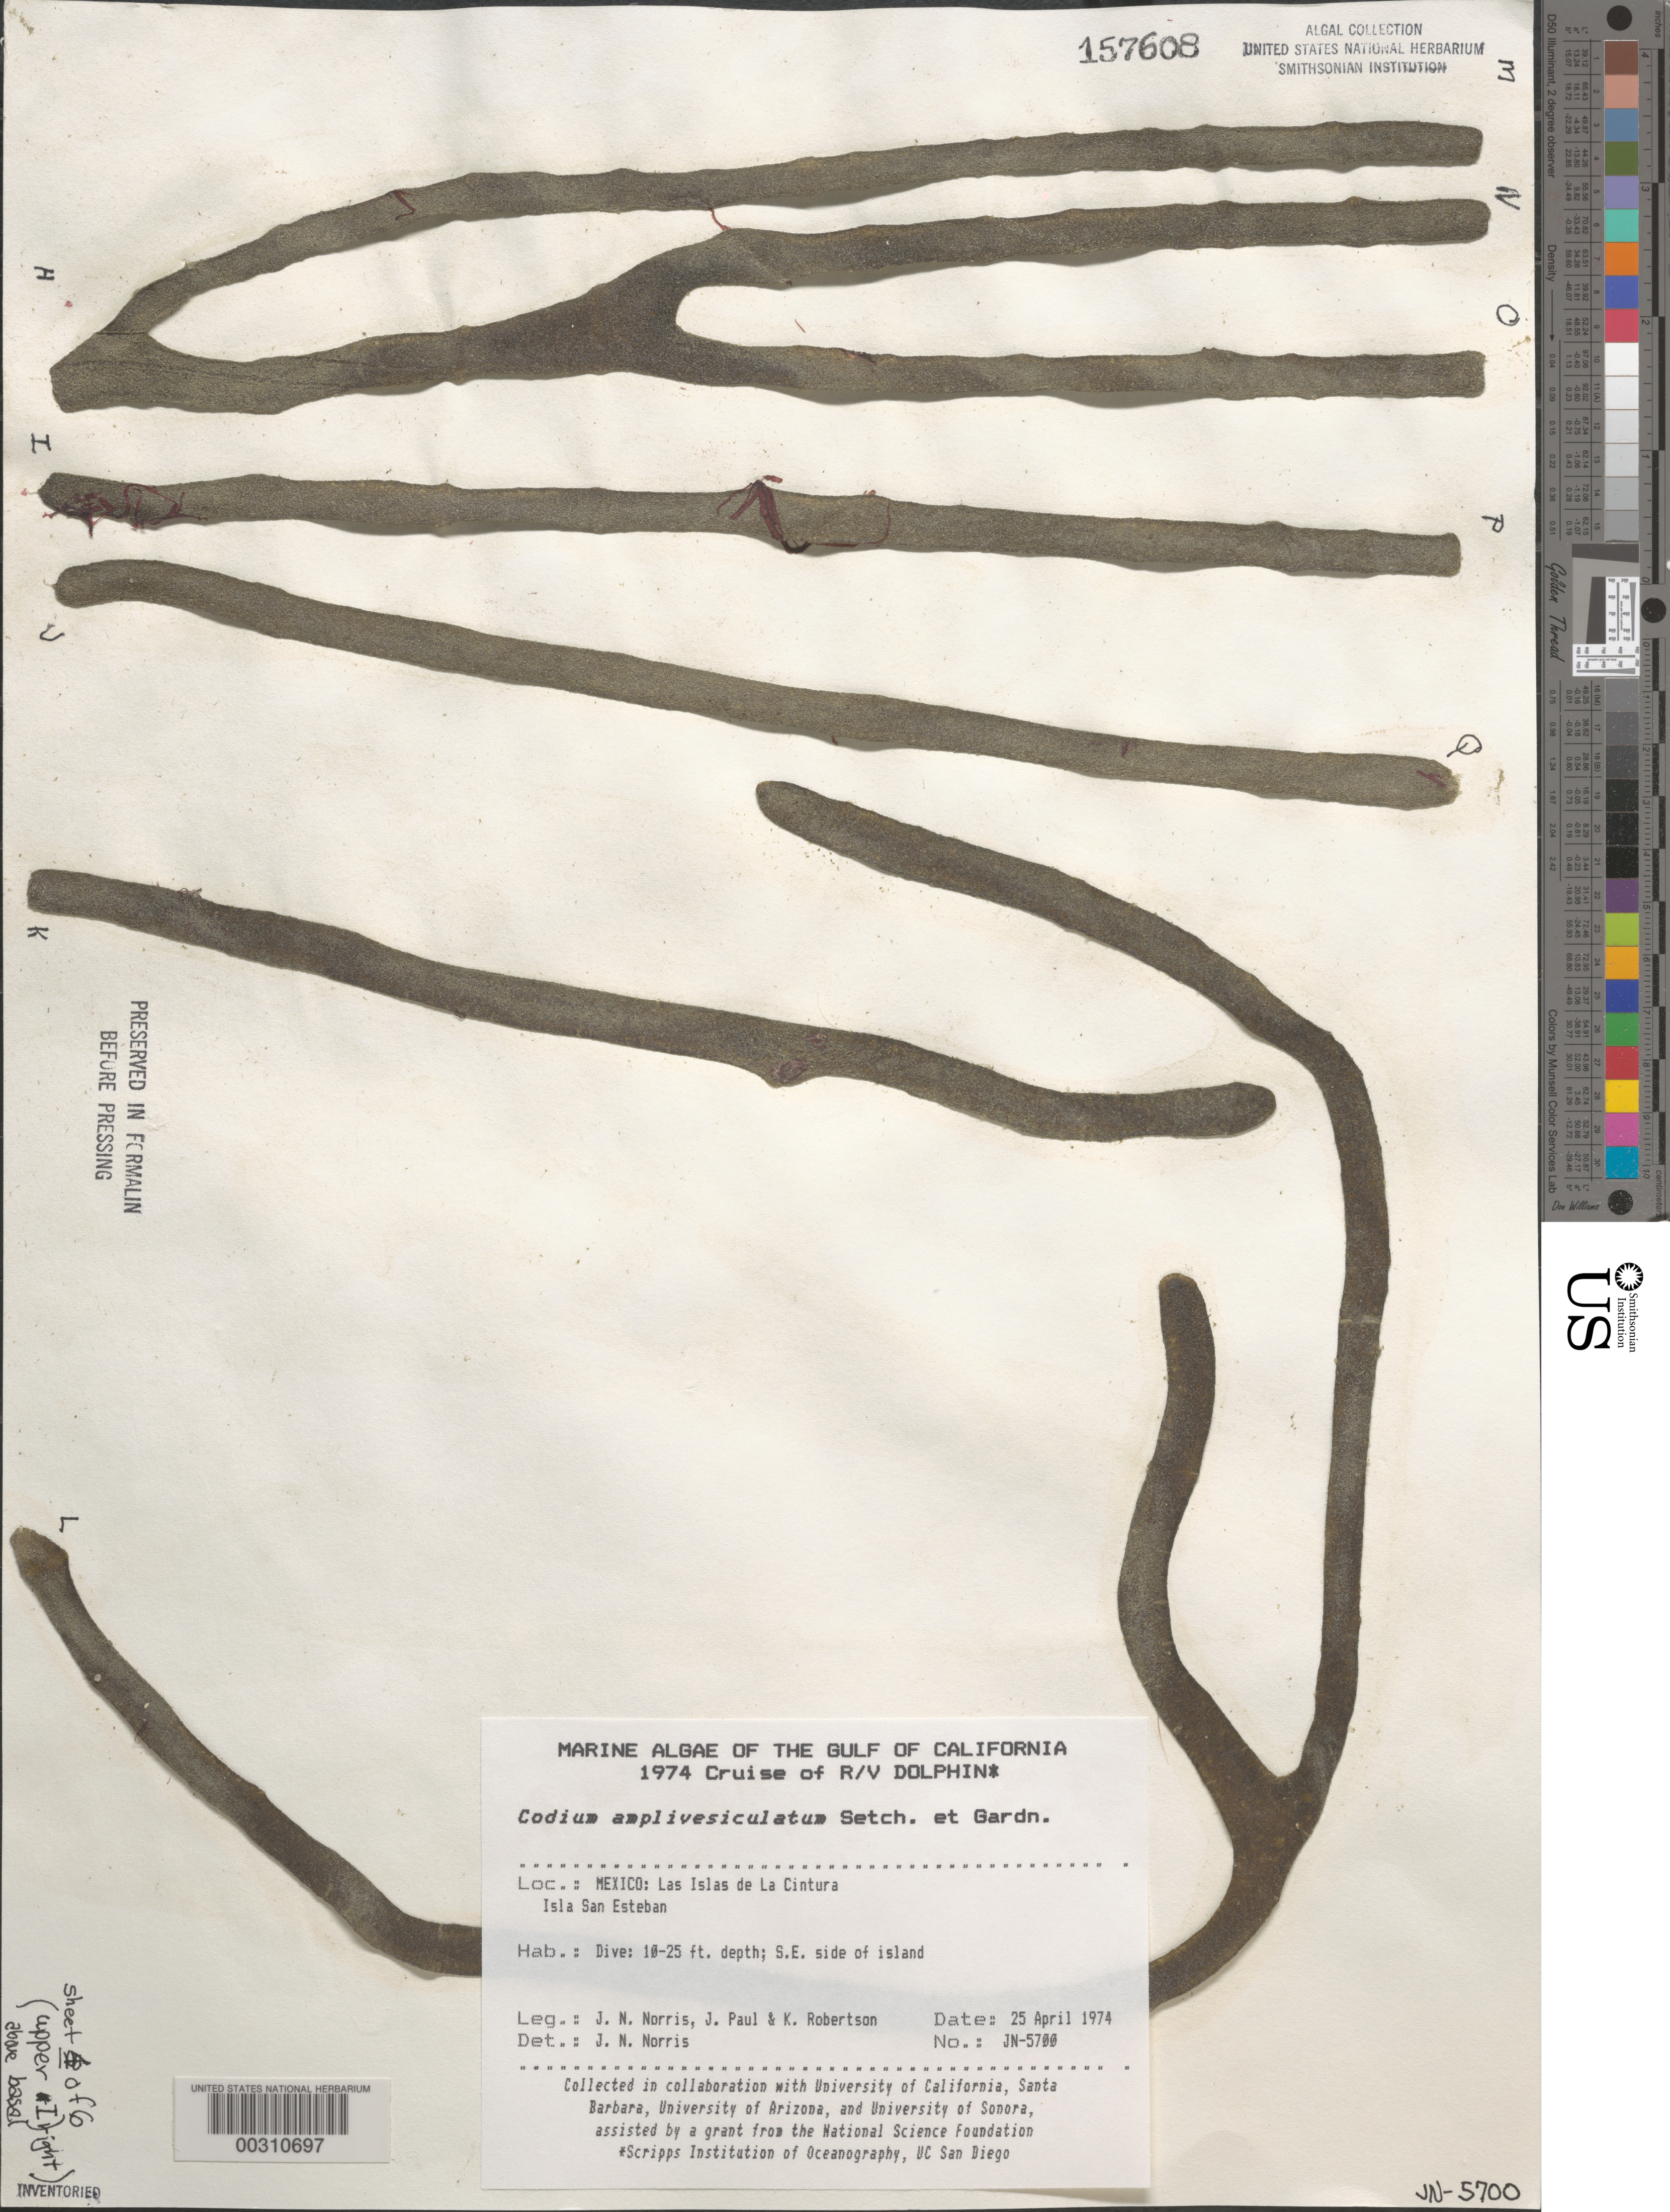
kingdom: Plantae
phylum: Chlorophyta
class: Ulvophyceae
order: Bryopsidales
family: Codiaceae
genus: Codium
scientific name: Codium amplivesiculatum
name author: Setch. & N.L. Gardner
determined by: Norris, James N.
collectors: J. N. Norris, J. Paul & K. Robertson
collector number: JN-5700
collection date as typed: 25 Apr 1974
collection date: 1974-04-25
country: Mexico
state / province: Baja California Norte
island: Isla San Esteban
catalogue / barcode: US 157608